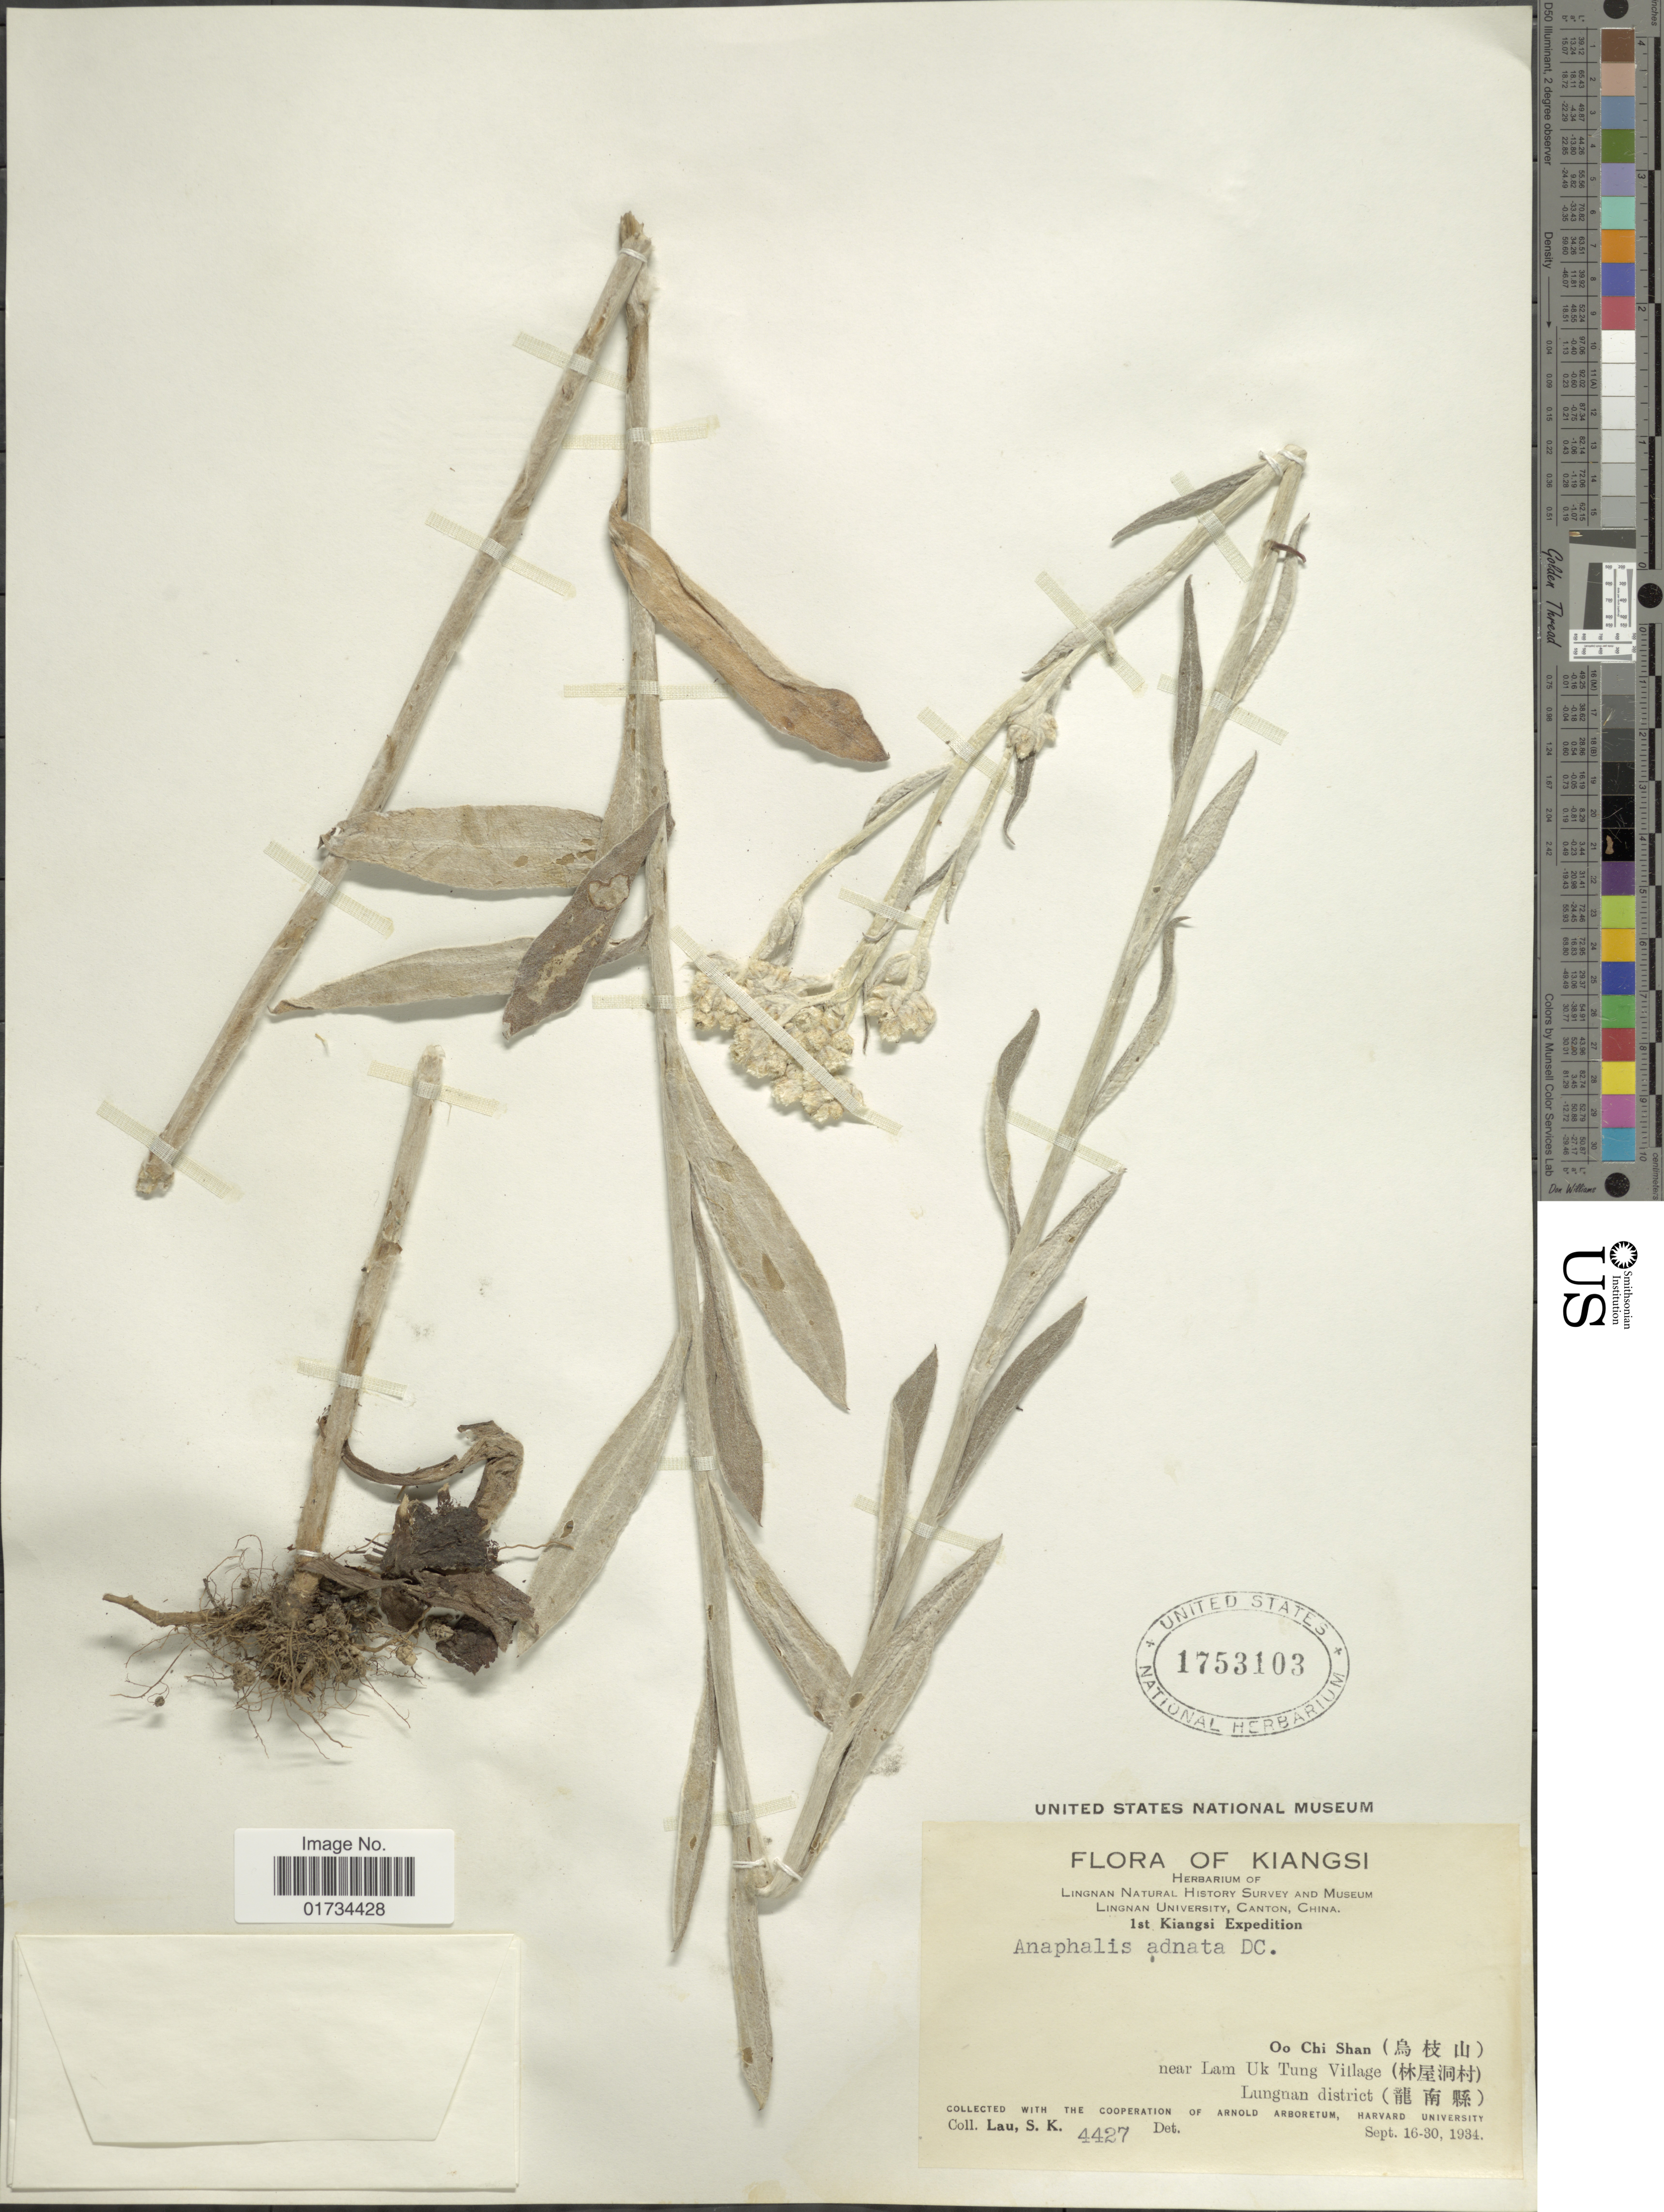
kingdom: Plantae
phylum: Tracheophyta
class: Magnoliopsida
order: Asterales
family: Asteraceae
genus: Anaphalis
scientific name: Anaphalis adnata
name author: DC.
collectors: S. K. Lau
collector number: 4427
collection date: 1934-09-16/1934-09-30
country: China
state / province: Jiangxi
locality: Kiangsi. Ooo Chi Shan. near Lam Uk Tung Village. Lungnan district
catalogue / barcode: US 1753103